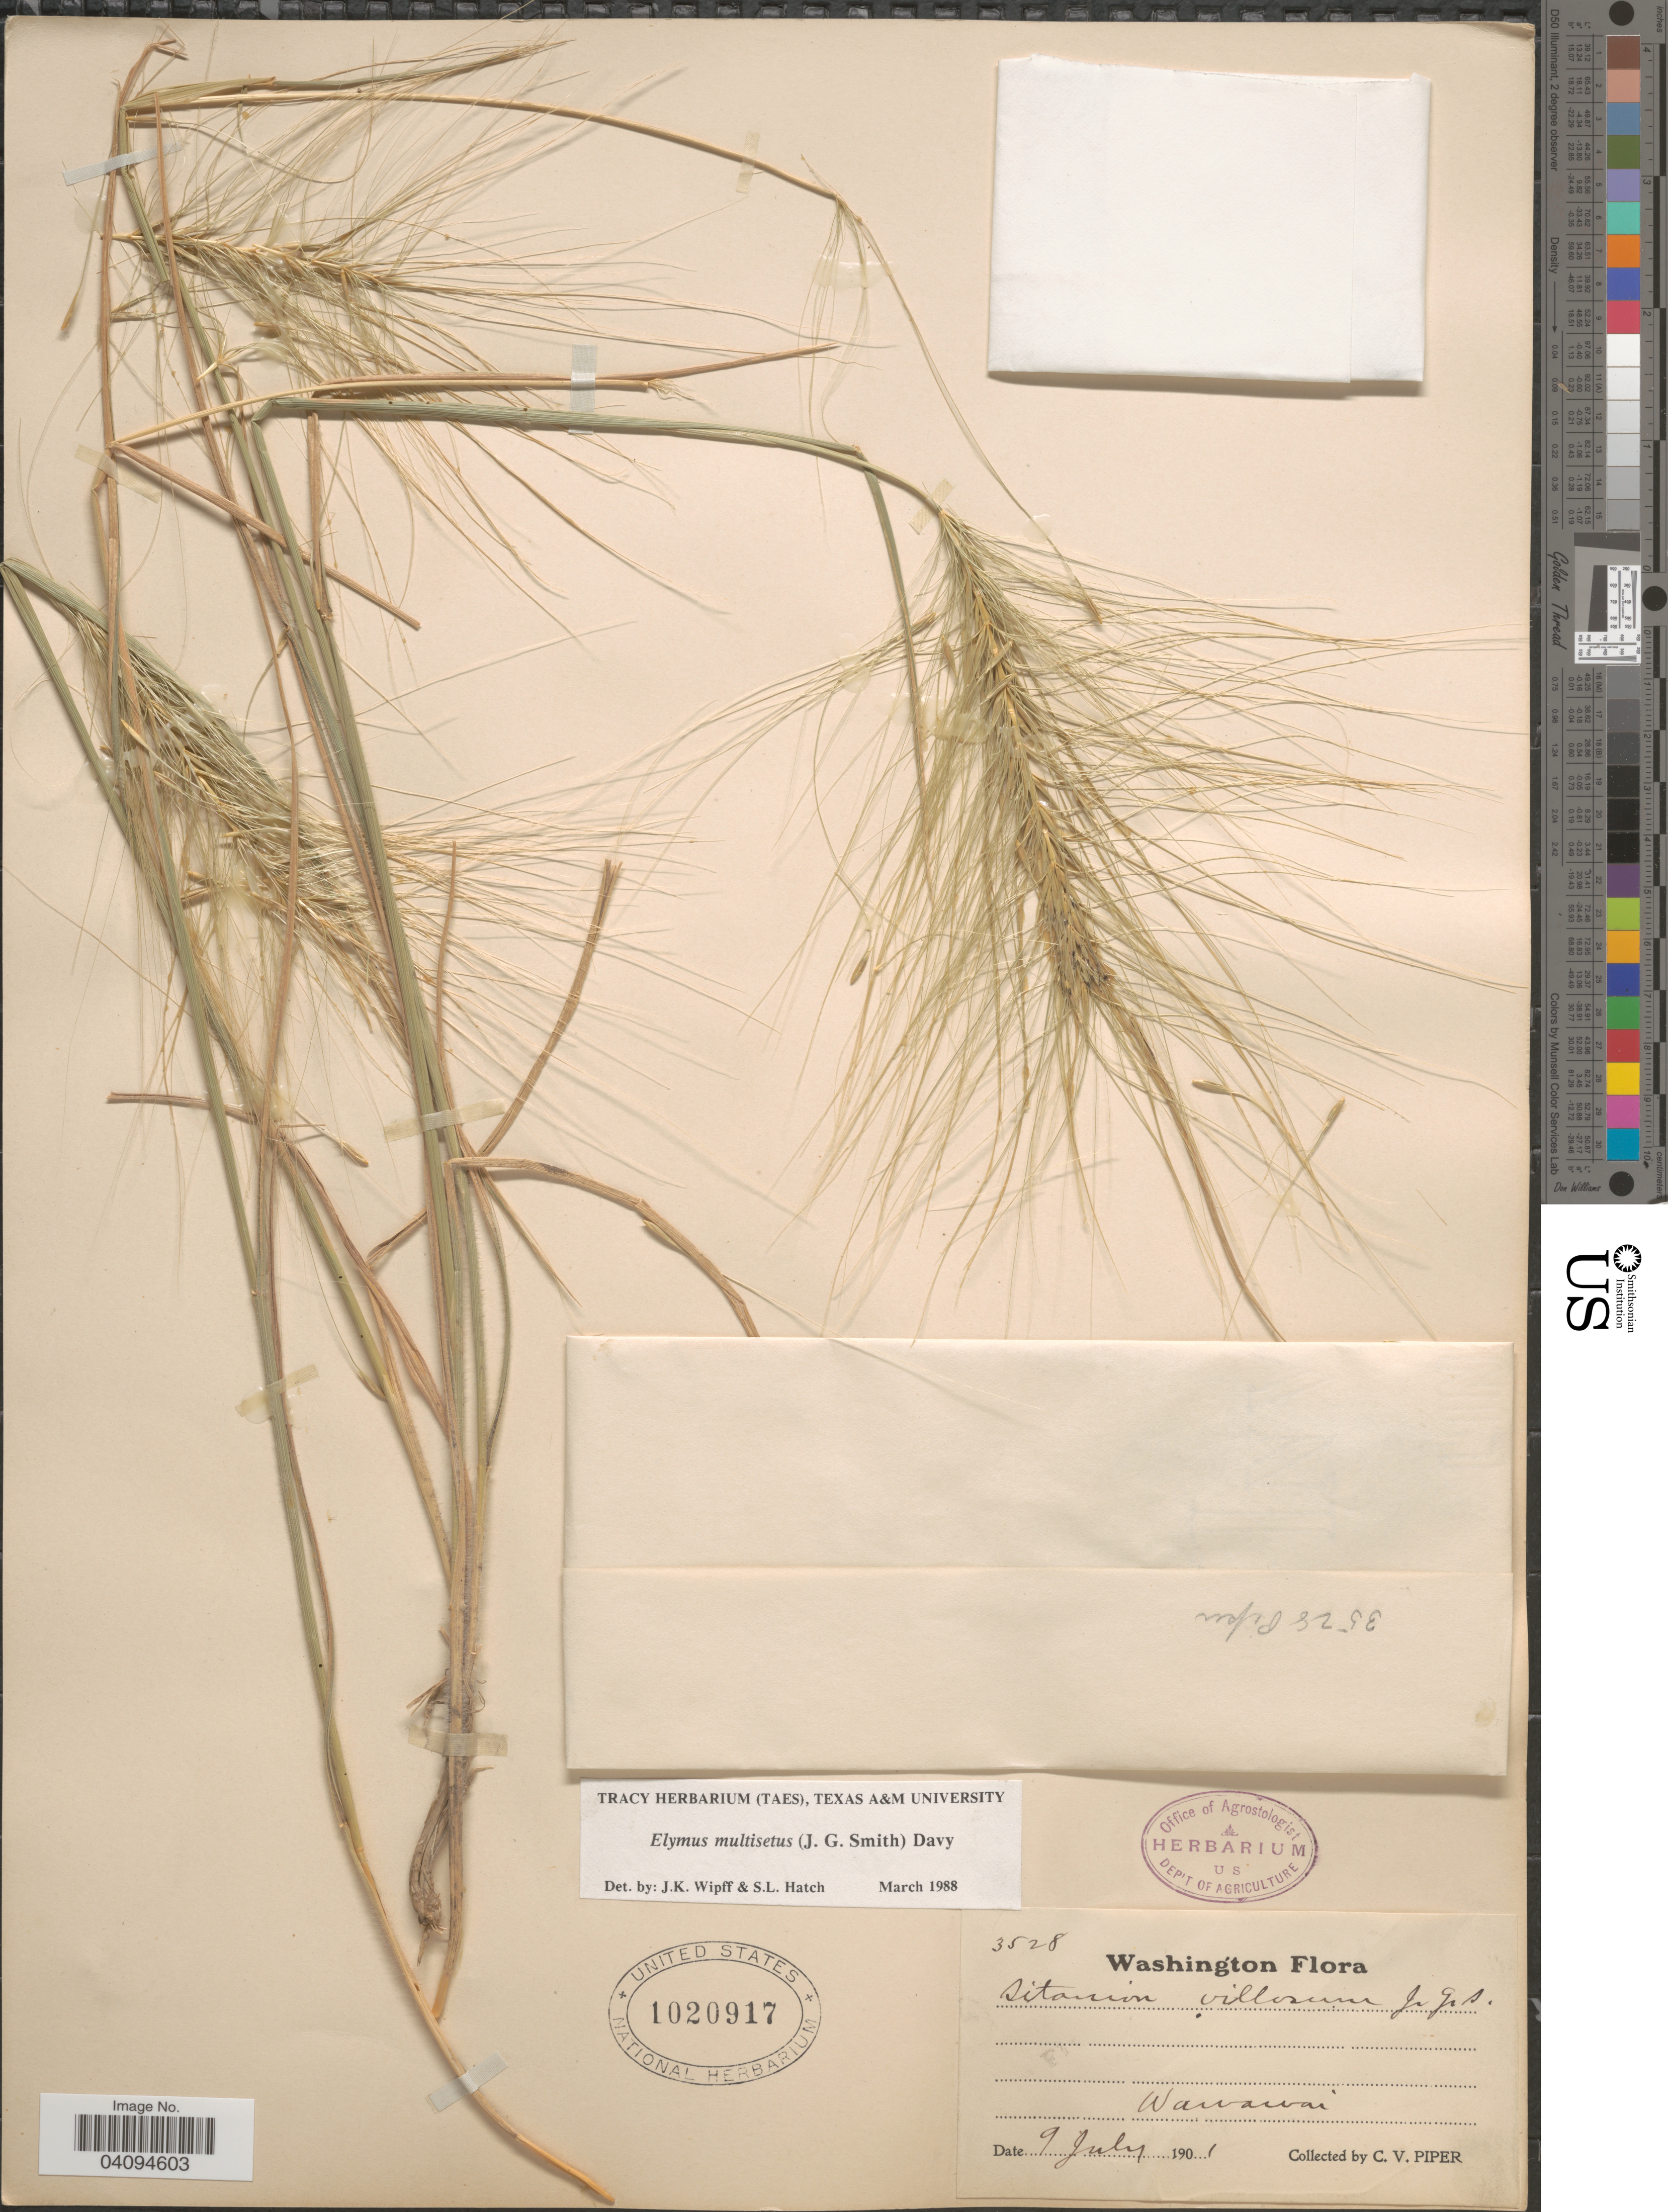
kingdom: Plantae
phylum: Tracheophyta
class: Liliopsida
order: Poales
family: Poaceae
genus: Elymus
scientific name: Elymus multisetus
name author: (J.G. Sm.) Burtt Davy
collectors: C. V. Piper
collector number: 3528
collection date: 1901-07-09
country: United States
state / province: Washington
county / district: Whitman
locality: Wawawai.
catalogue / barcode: US 1020917